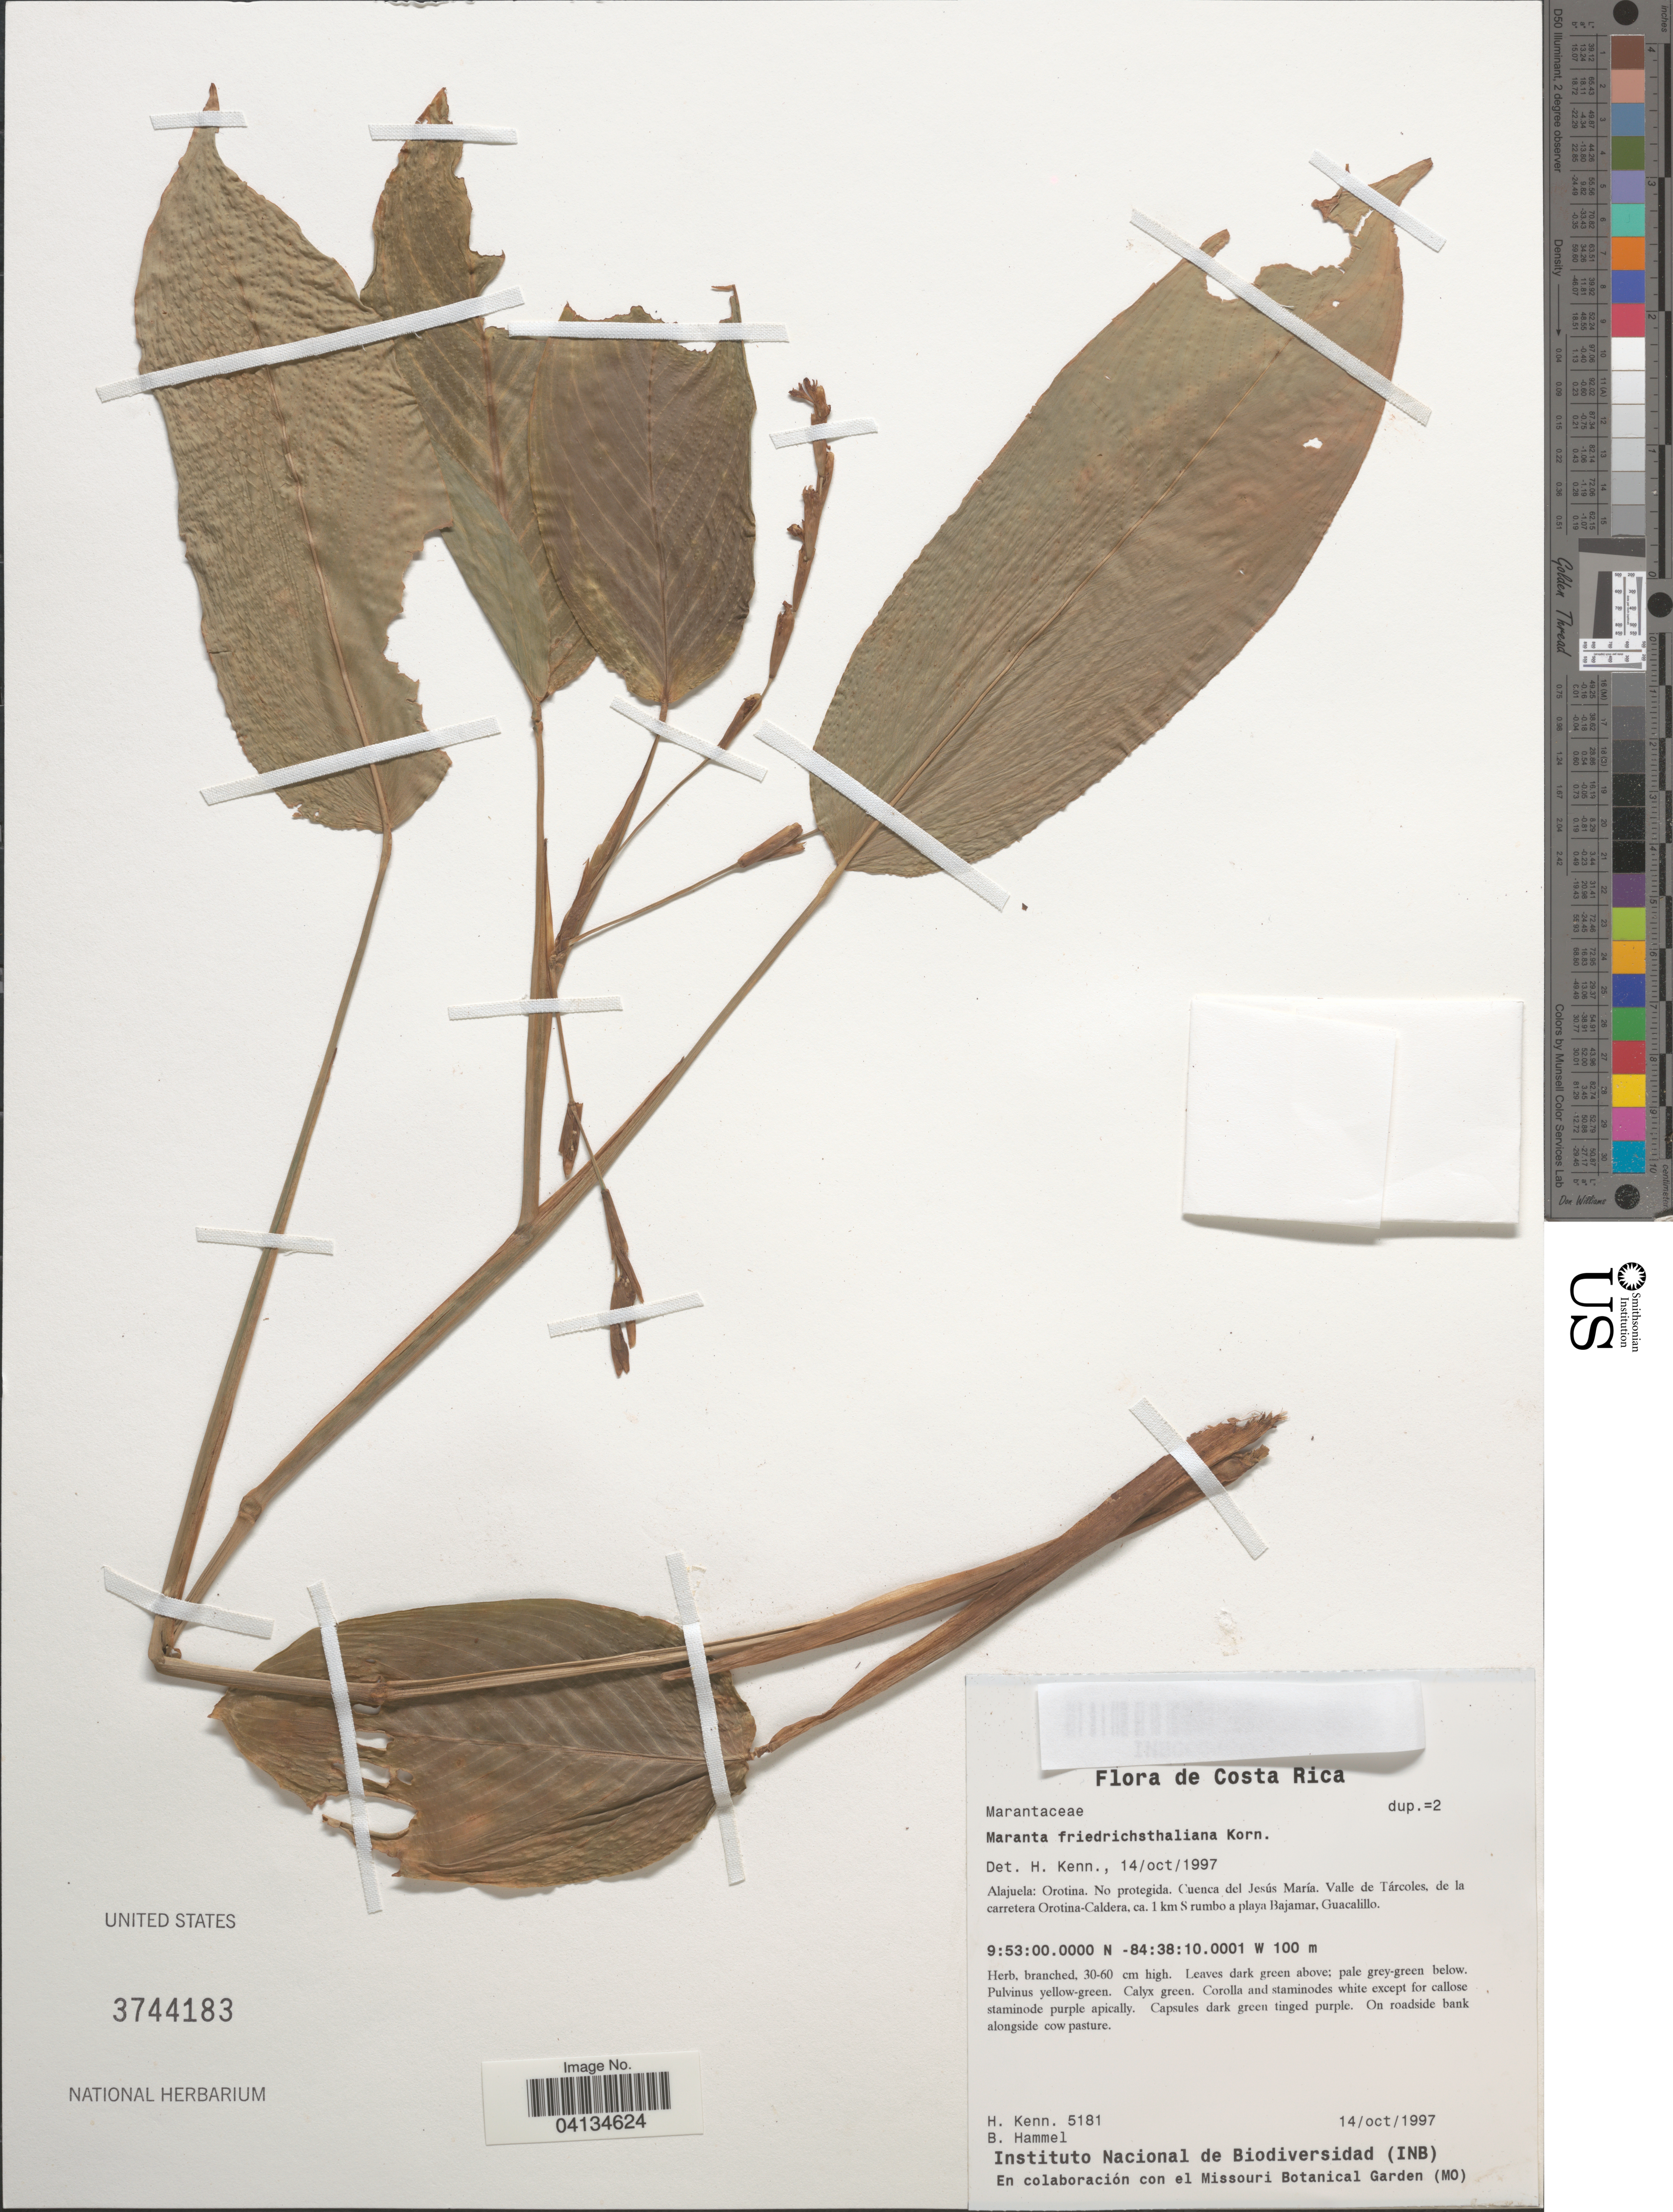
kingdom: Plantae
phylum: Tracheophyta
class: Liliopsida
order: Zingiberales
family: Marantaceae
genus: Maranta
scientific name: Maranta friedrichsthaliana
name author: Körn.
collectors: H. Kenn. & B. Hammel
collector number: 5181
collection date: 1997-10-14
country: Costa Rica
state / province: Alajuela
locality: Orotina. No protegida. Cuenca del Jesús María. Valle de Tárcoles, de la carretera Orotina-Caldera, ca. 1 km S rumbo a playa Bajamar, Guacalillo.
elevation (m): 100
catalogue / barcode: US 3744183